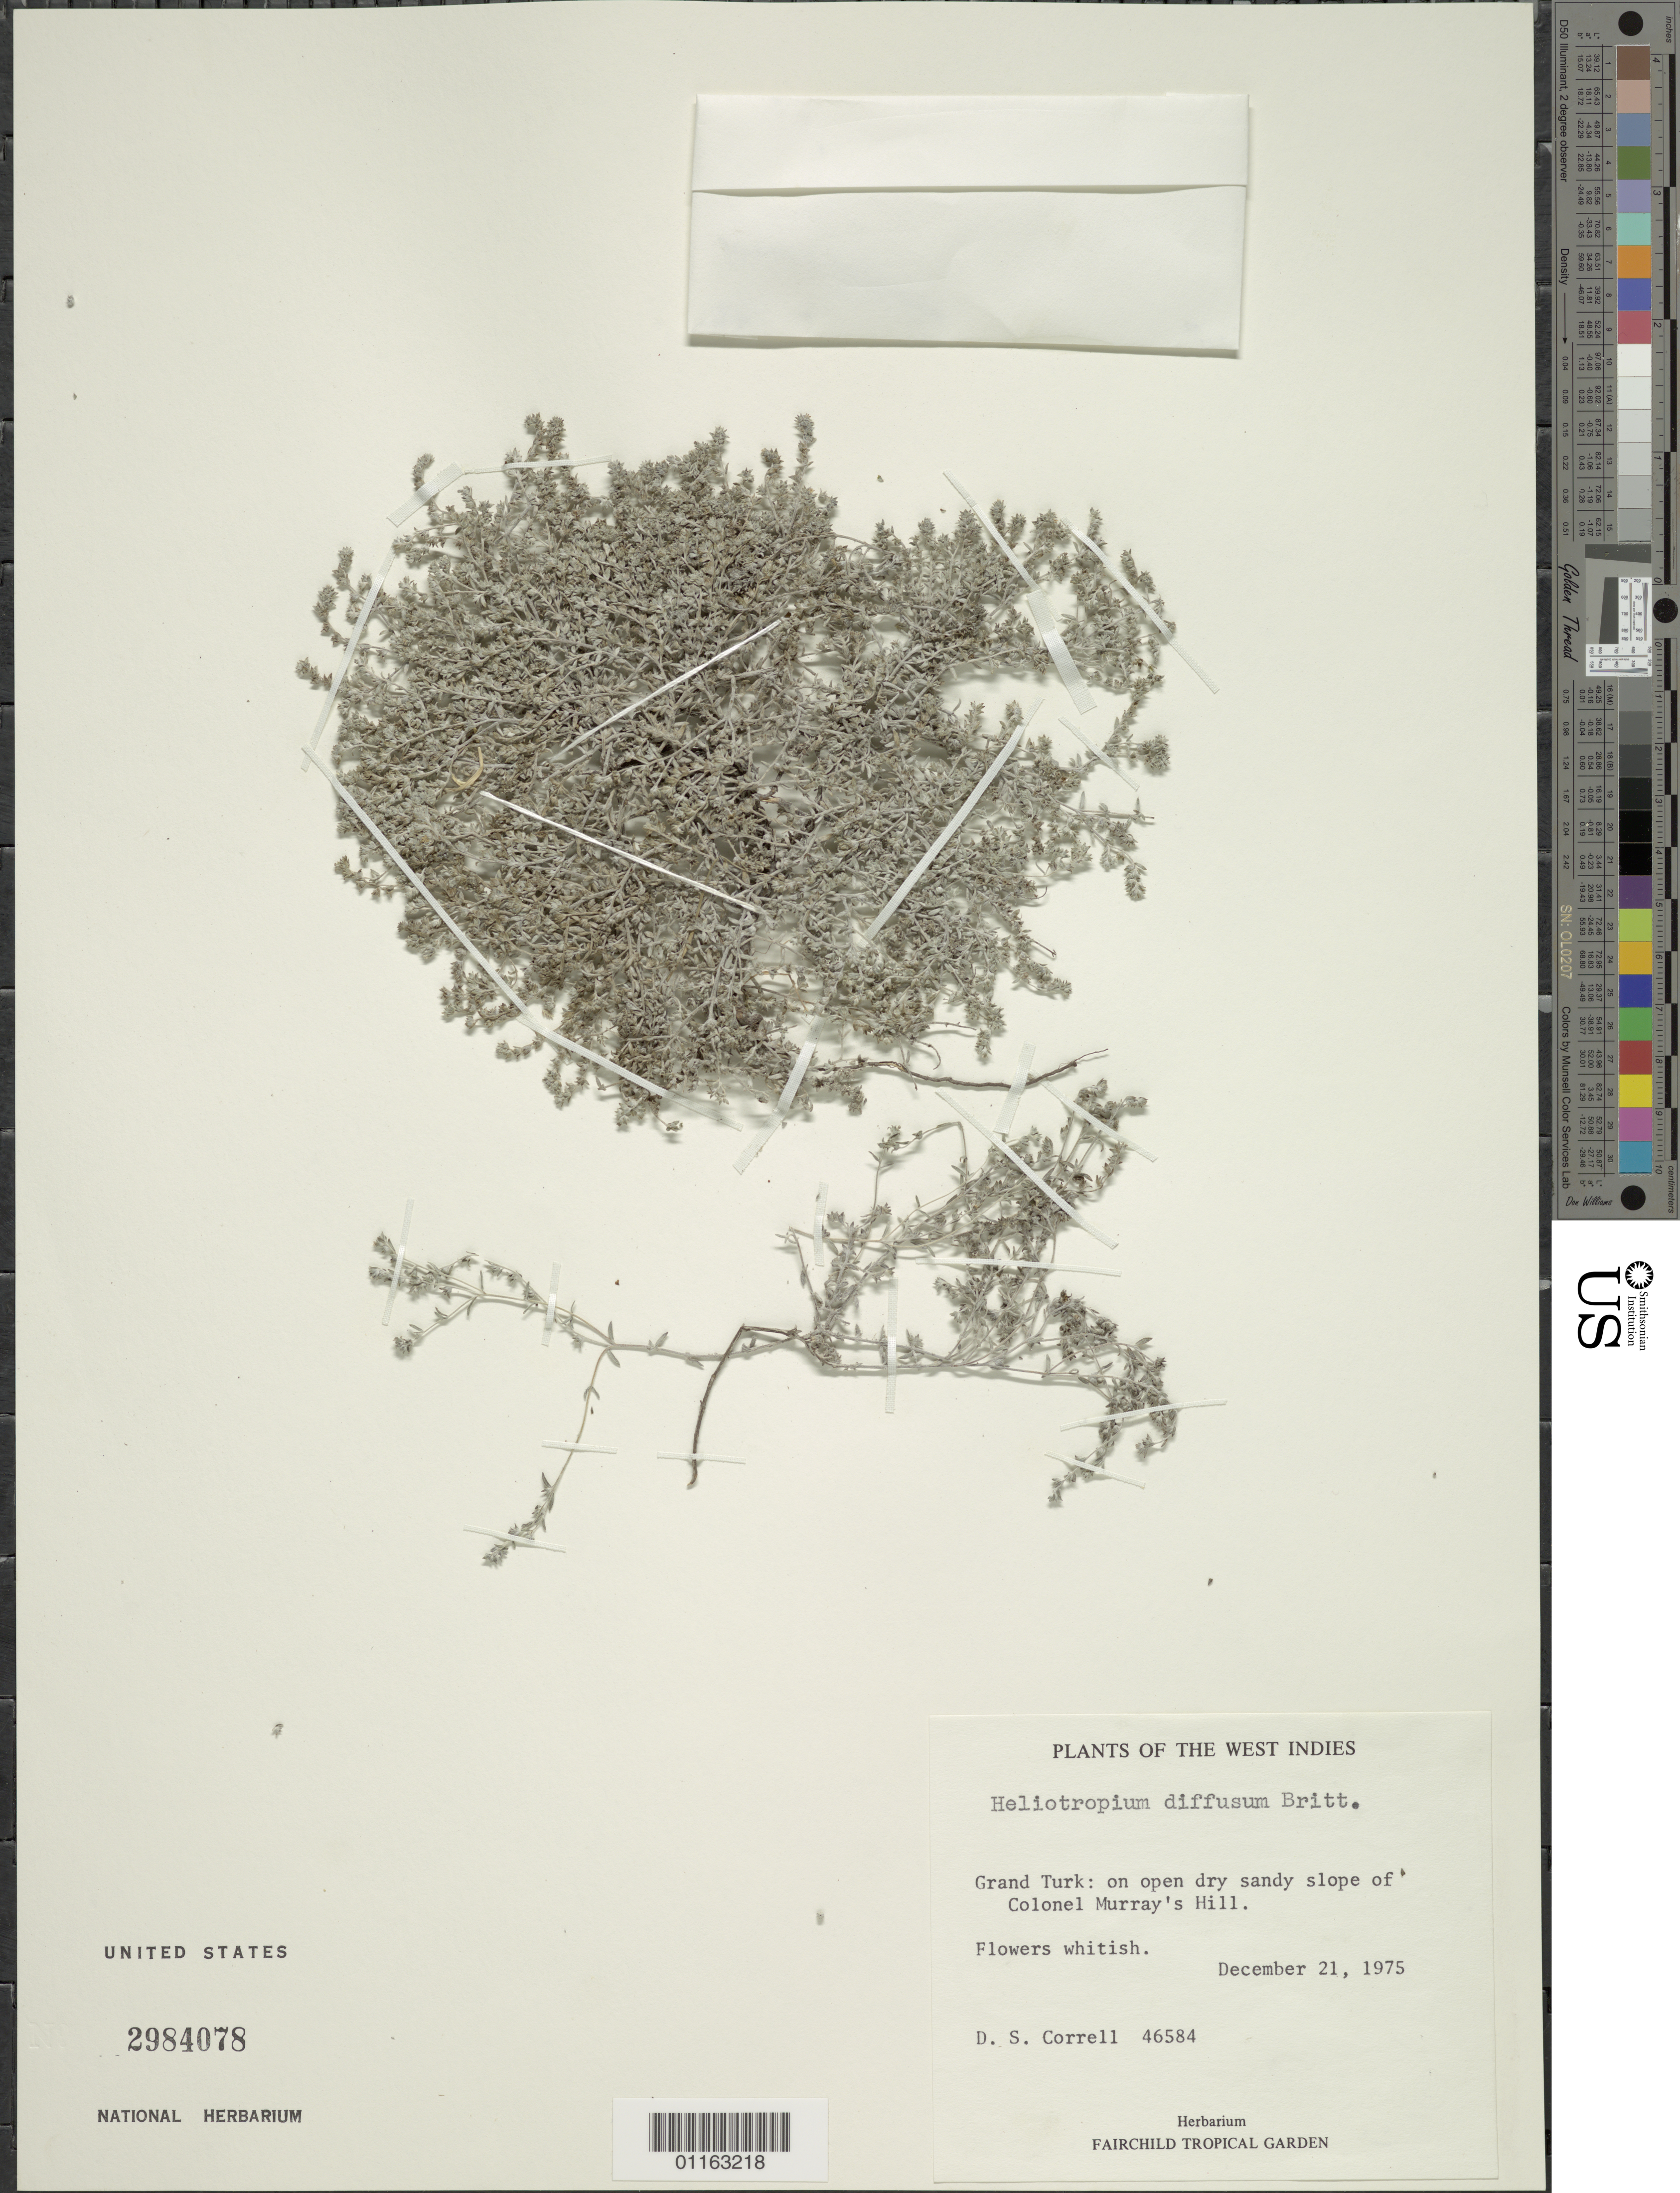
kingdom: Plantae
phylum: Tracheophyta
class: Magnoliopsida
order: Boraginales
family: Heliotropiaceae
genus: Heliotropium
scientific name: Heliotropium diffusum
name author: Britton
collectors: D. S. Correll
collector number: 46584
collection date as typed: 21 Dec 1975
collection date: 1975-12-21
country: Turks and Caicos Islands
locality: Grand Turk: on open dry sandy slope of Colonel Murray's Hill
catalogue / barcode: US 2984078